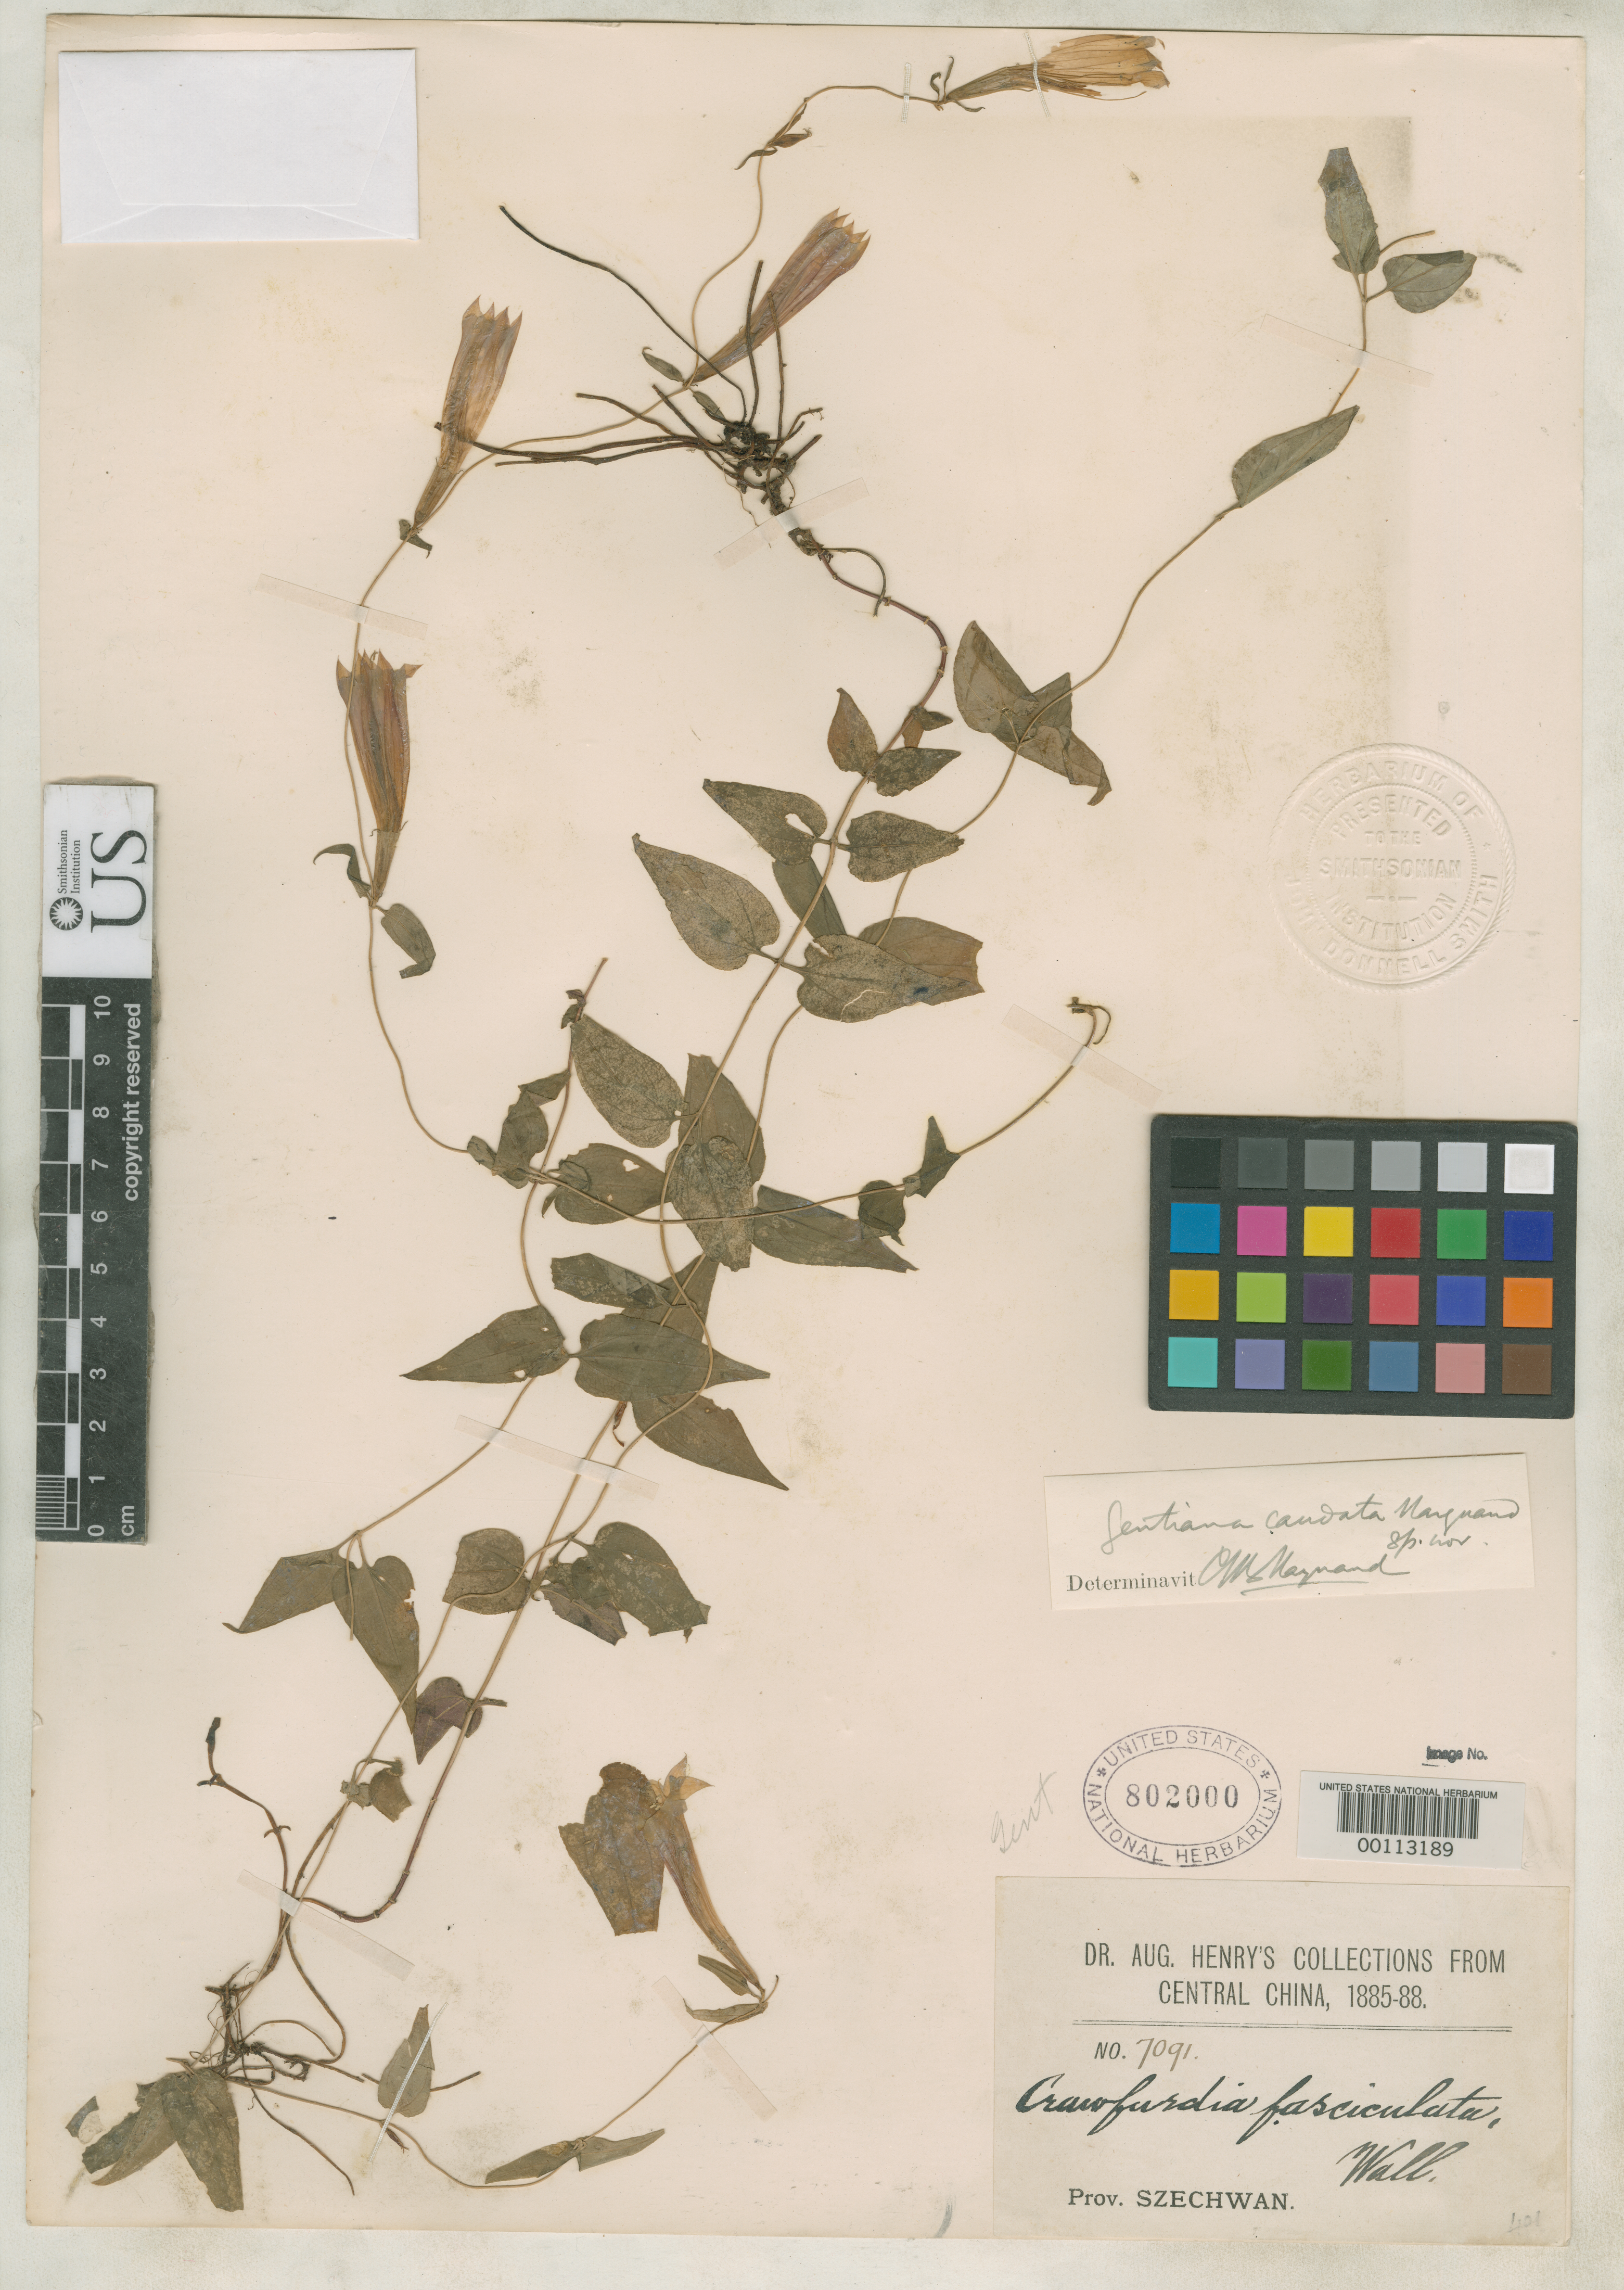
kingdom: Plantae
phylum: Tracheophyta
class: Magnoliopsida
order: Gentianales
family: Gentianaceae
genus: Gentiana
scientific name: Gentiana caudata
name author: C. Marquand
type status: Isotype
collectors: A. Henry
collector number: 7091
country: China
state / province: Sichuan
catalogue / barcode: US 802000